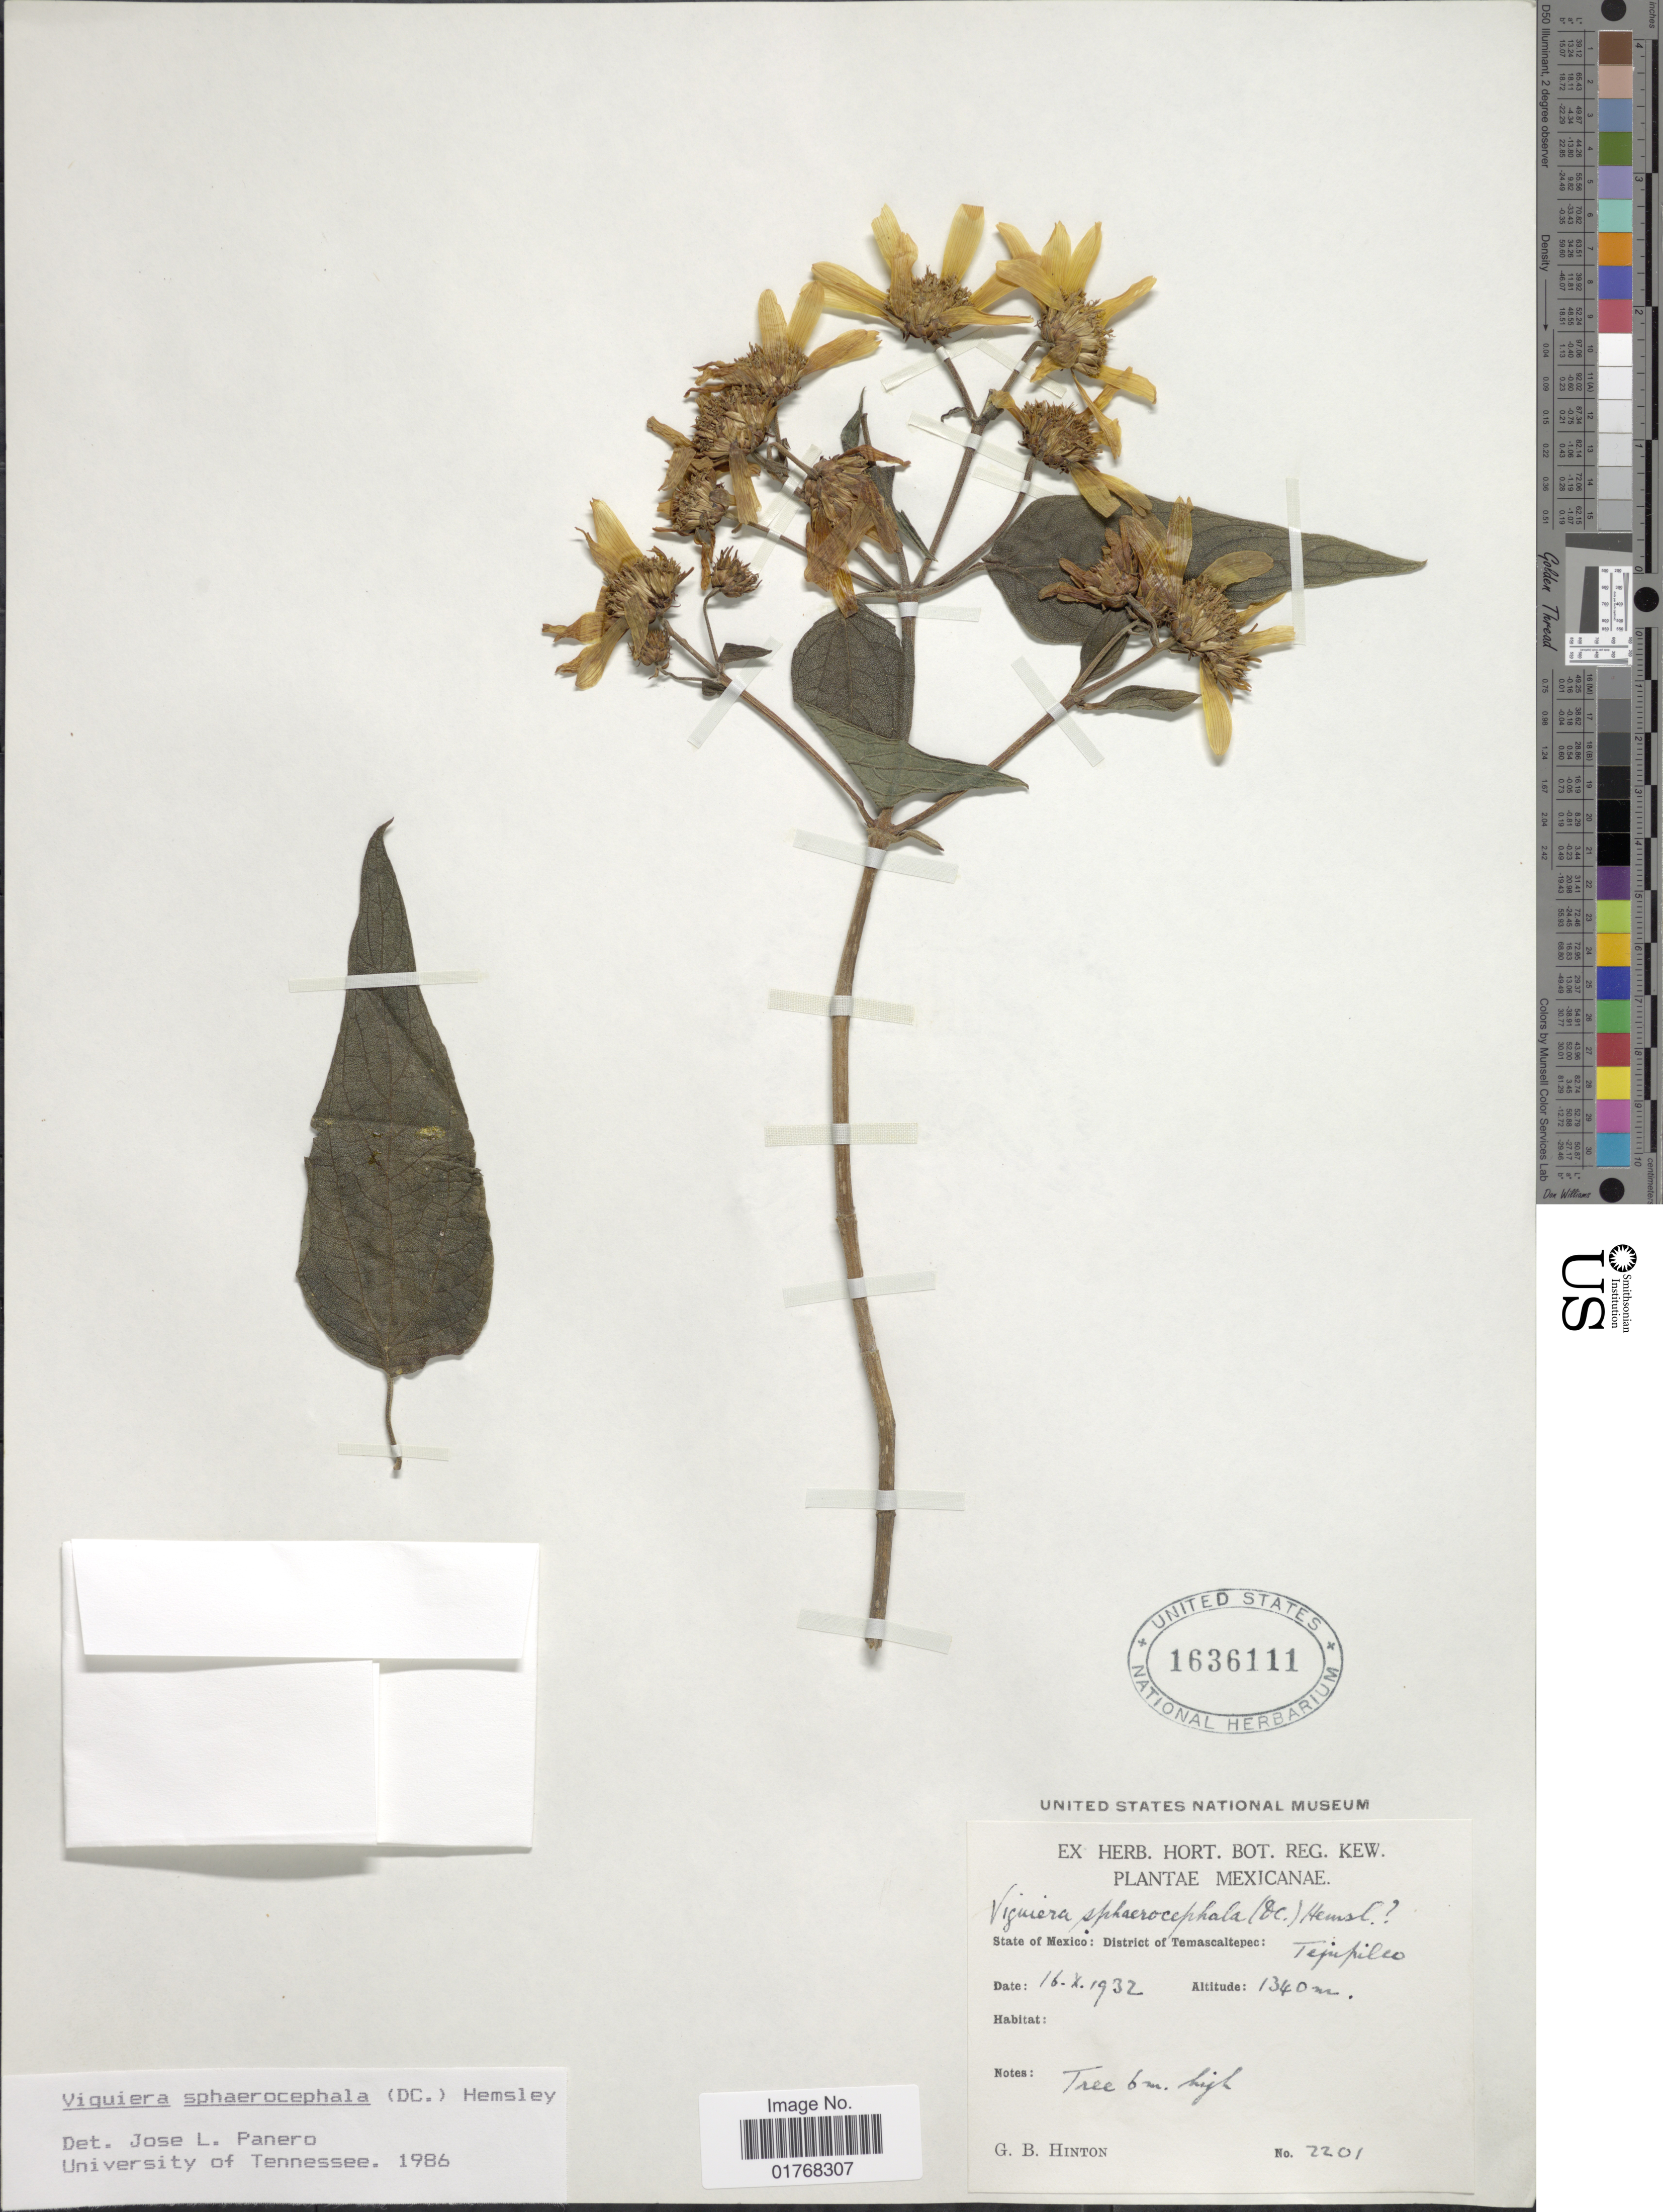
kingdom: Plantae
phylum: Tracheophyta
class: Magnoliopsida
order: Asterales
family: Asteraceae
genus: Viguiera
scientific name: Viguiera sphaerocephala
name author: (DC.) Hemsl.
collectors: G. B. Hinton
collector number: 2201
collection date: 1932-10-16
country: Mexico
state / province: México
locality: District of Temascaltepec: Tempilco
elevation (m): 1340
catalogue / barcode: US 1636111